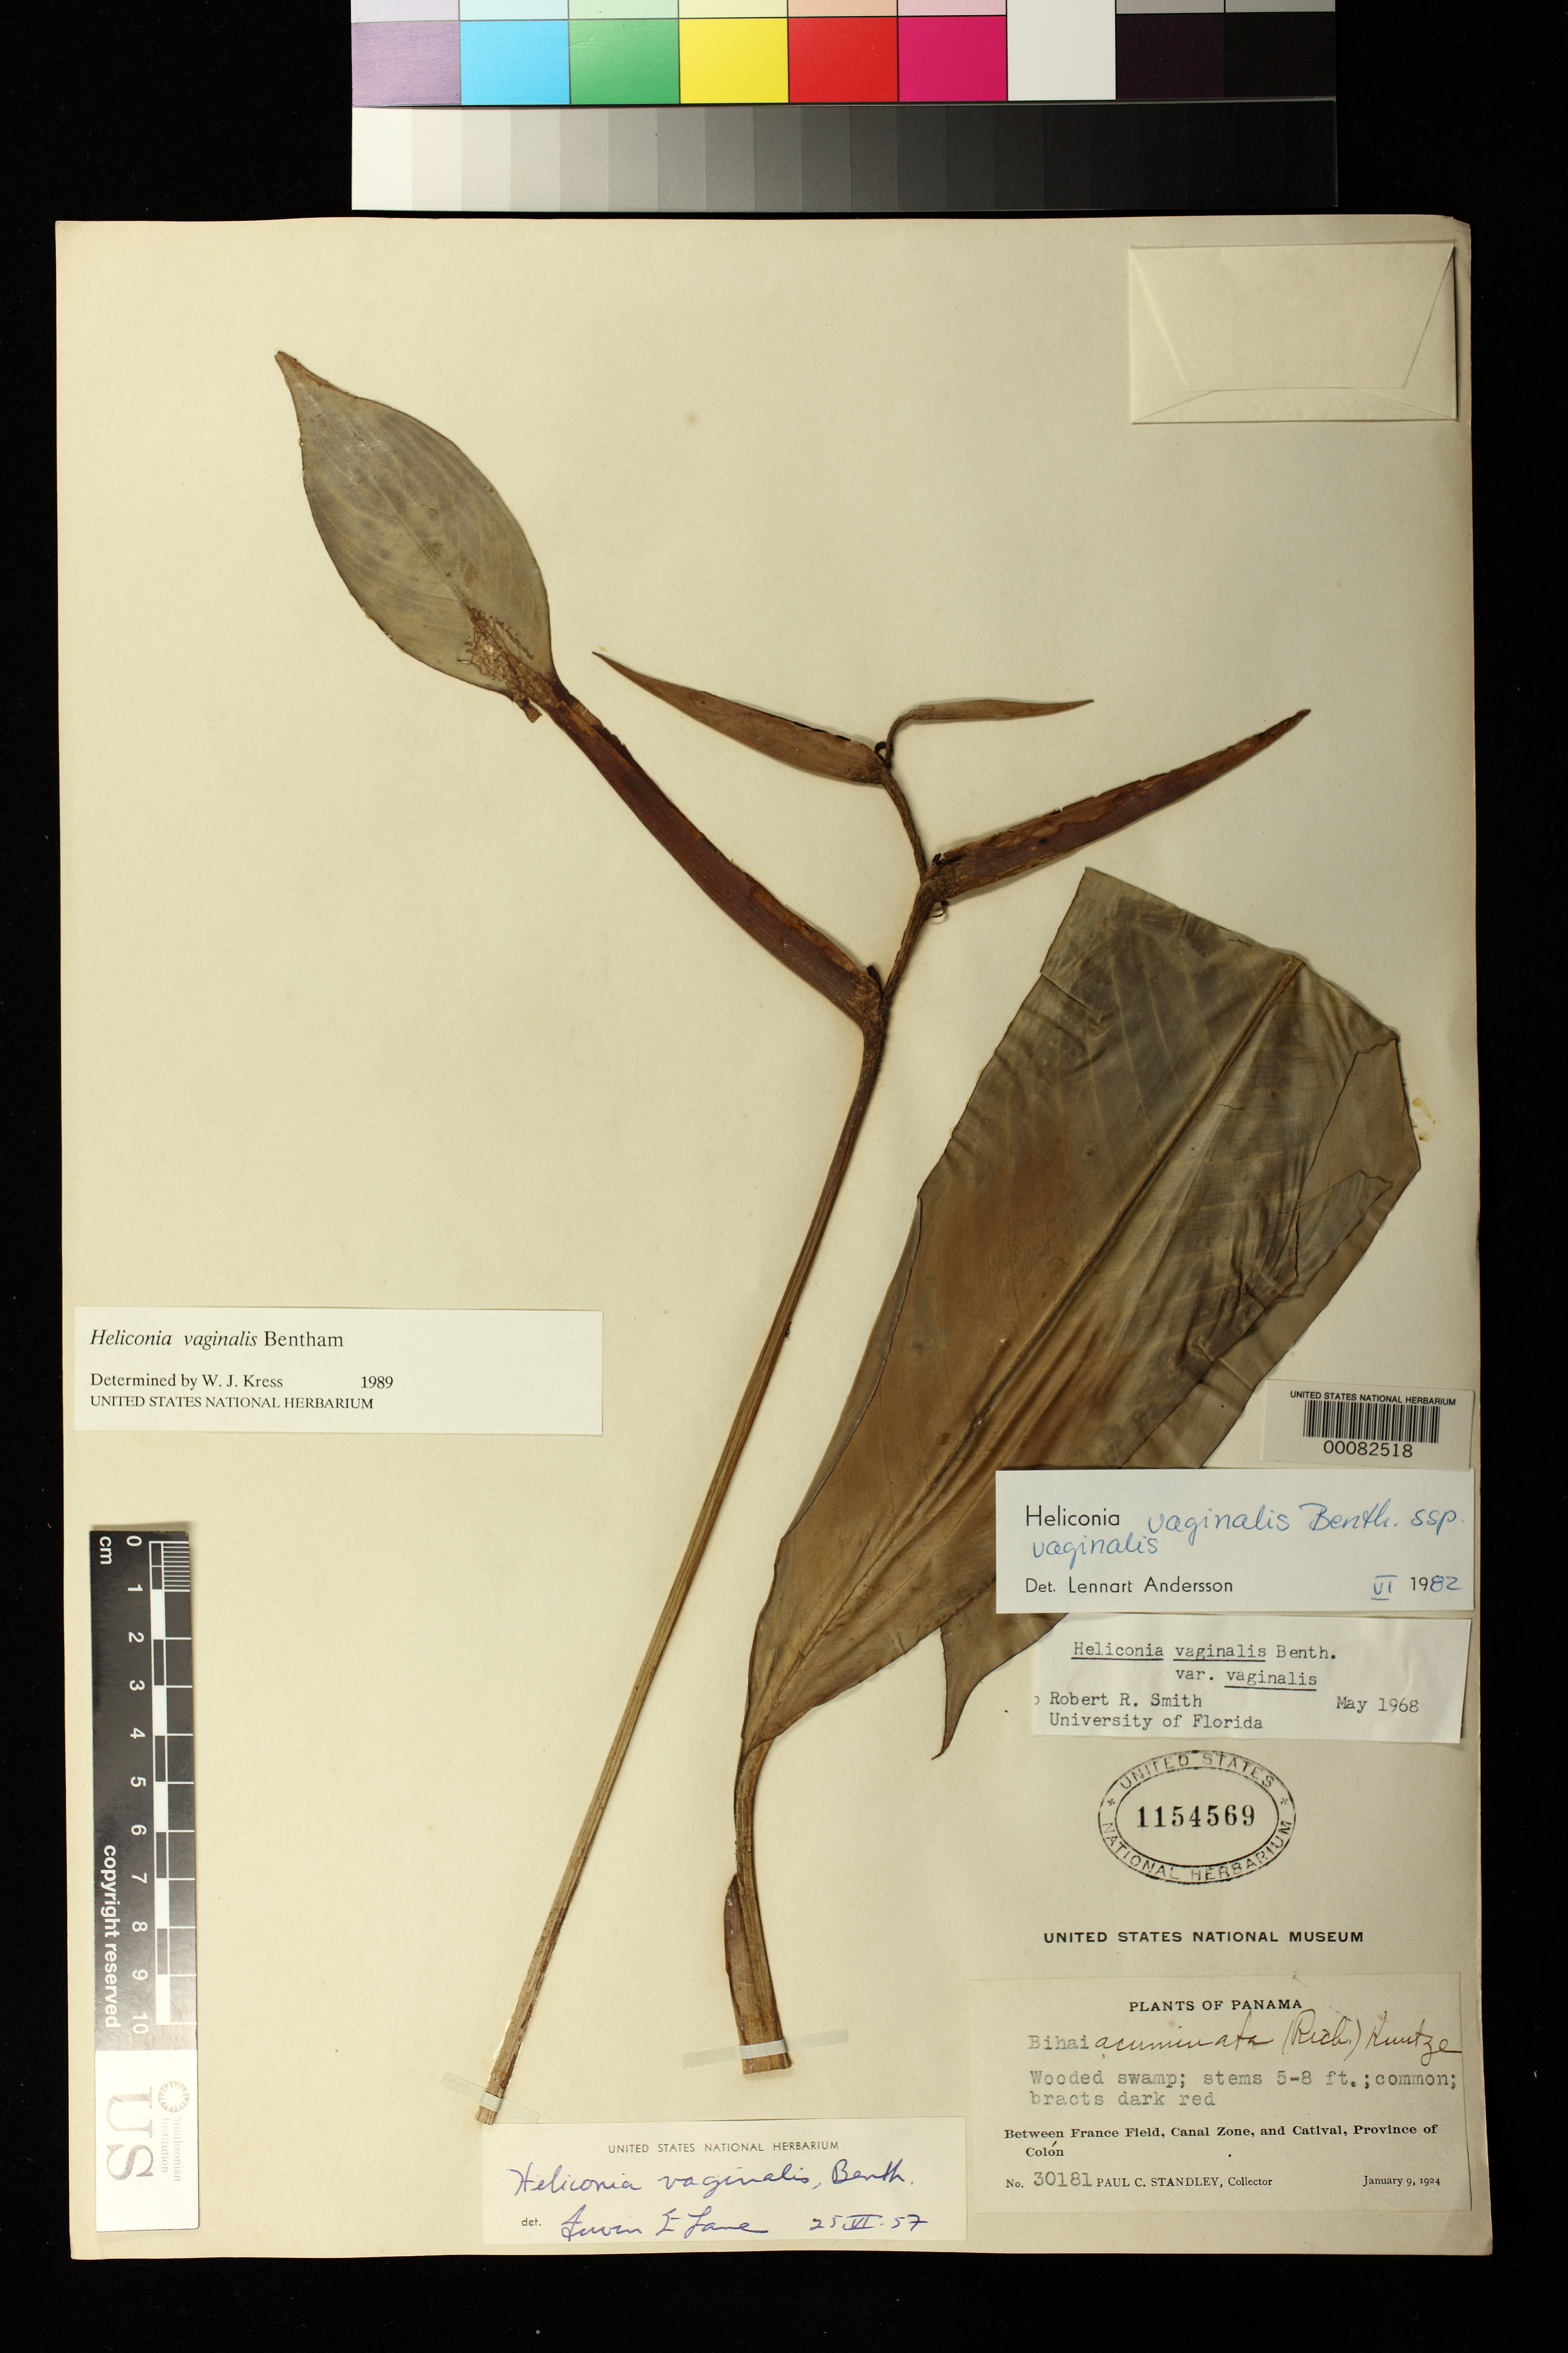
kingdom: Plantae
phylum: Tracheophyta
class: Liliopsida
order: Zingiberales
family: Heliconiaceae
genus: Heliconia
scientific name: Heliconia vaginalis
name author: Benth.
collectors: P. C. Standley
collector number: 30181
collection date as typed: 09 Jan 1924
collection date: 1924-01-09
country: Panama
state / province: Colón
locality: Between France Field, Canal Zone, and Catival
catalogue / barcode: US 1154569